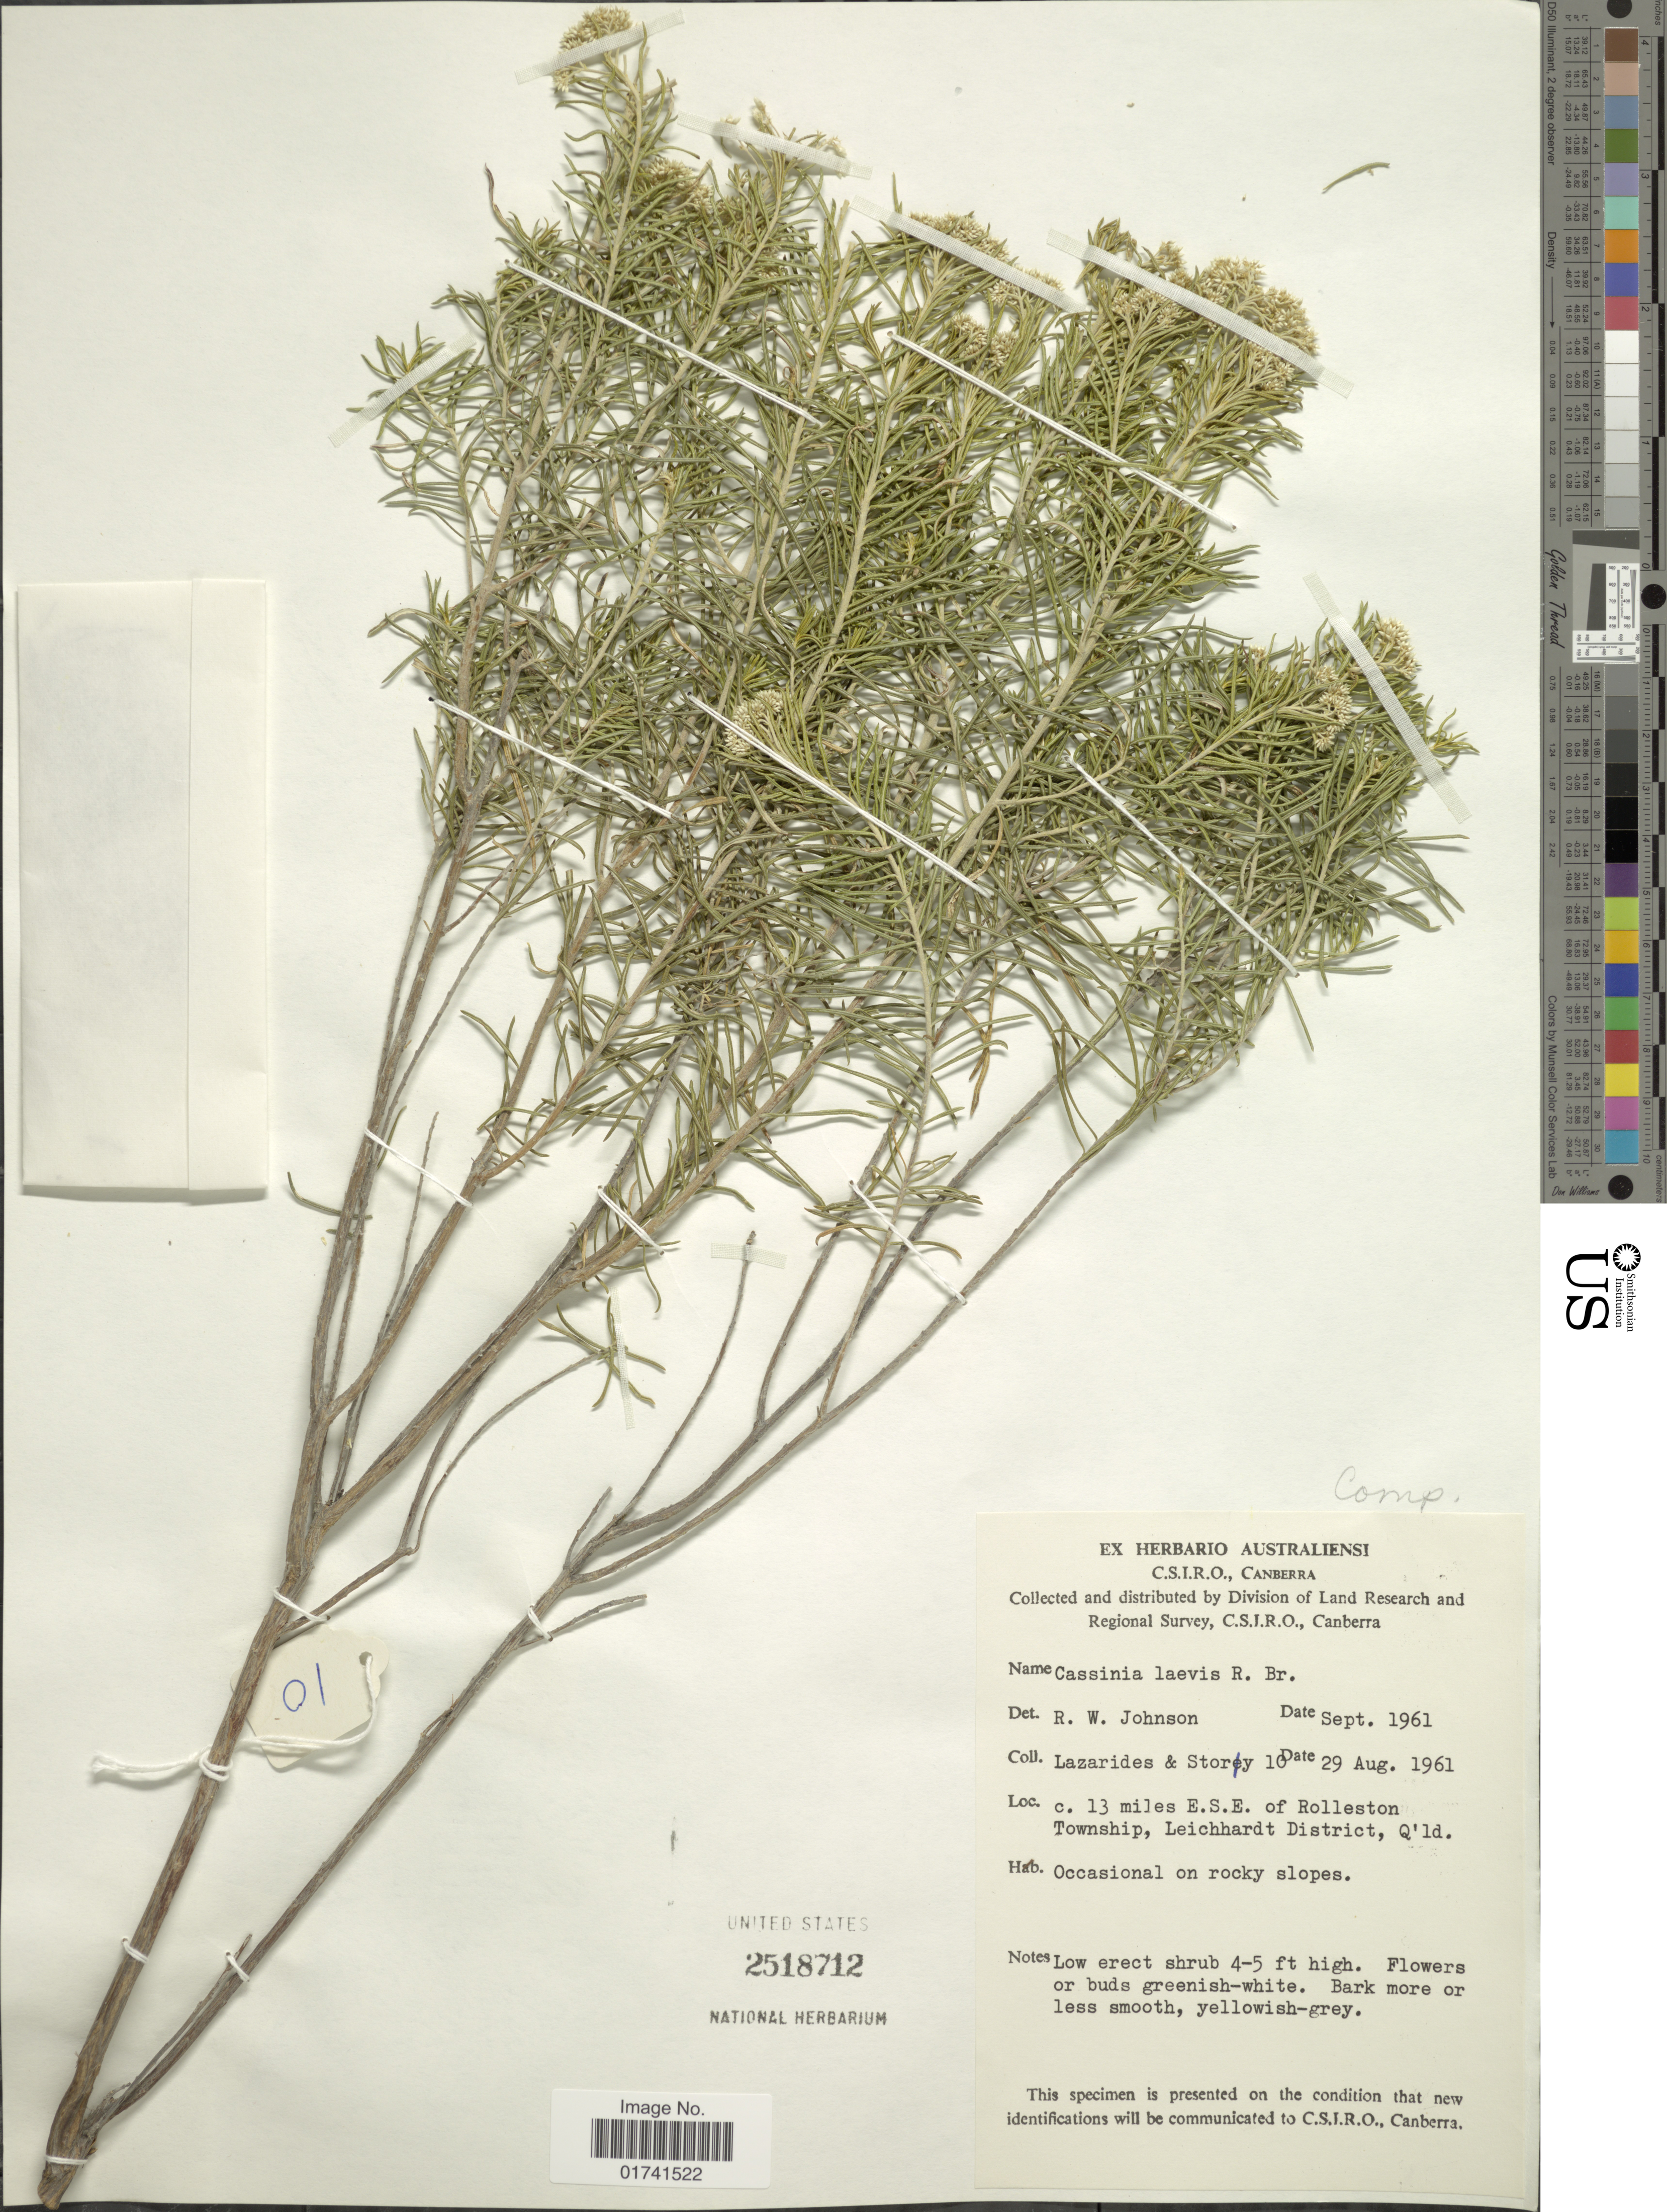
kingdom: Plantae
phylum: Tracheophyta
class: Magnoliopsida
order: Asterales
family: Asteraceae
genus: Cassinia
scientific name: Cassinia laevis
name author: R. Br.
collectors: M. Lazarides & -. Story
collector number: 10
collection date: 1961-08-29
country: Australia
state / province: Queensland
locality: C. 13 miles E.S.E. of Rolleston Township, Leichardt District, on rocky slopes.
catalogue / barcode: US 2518712